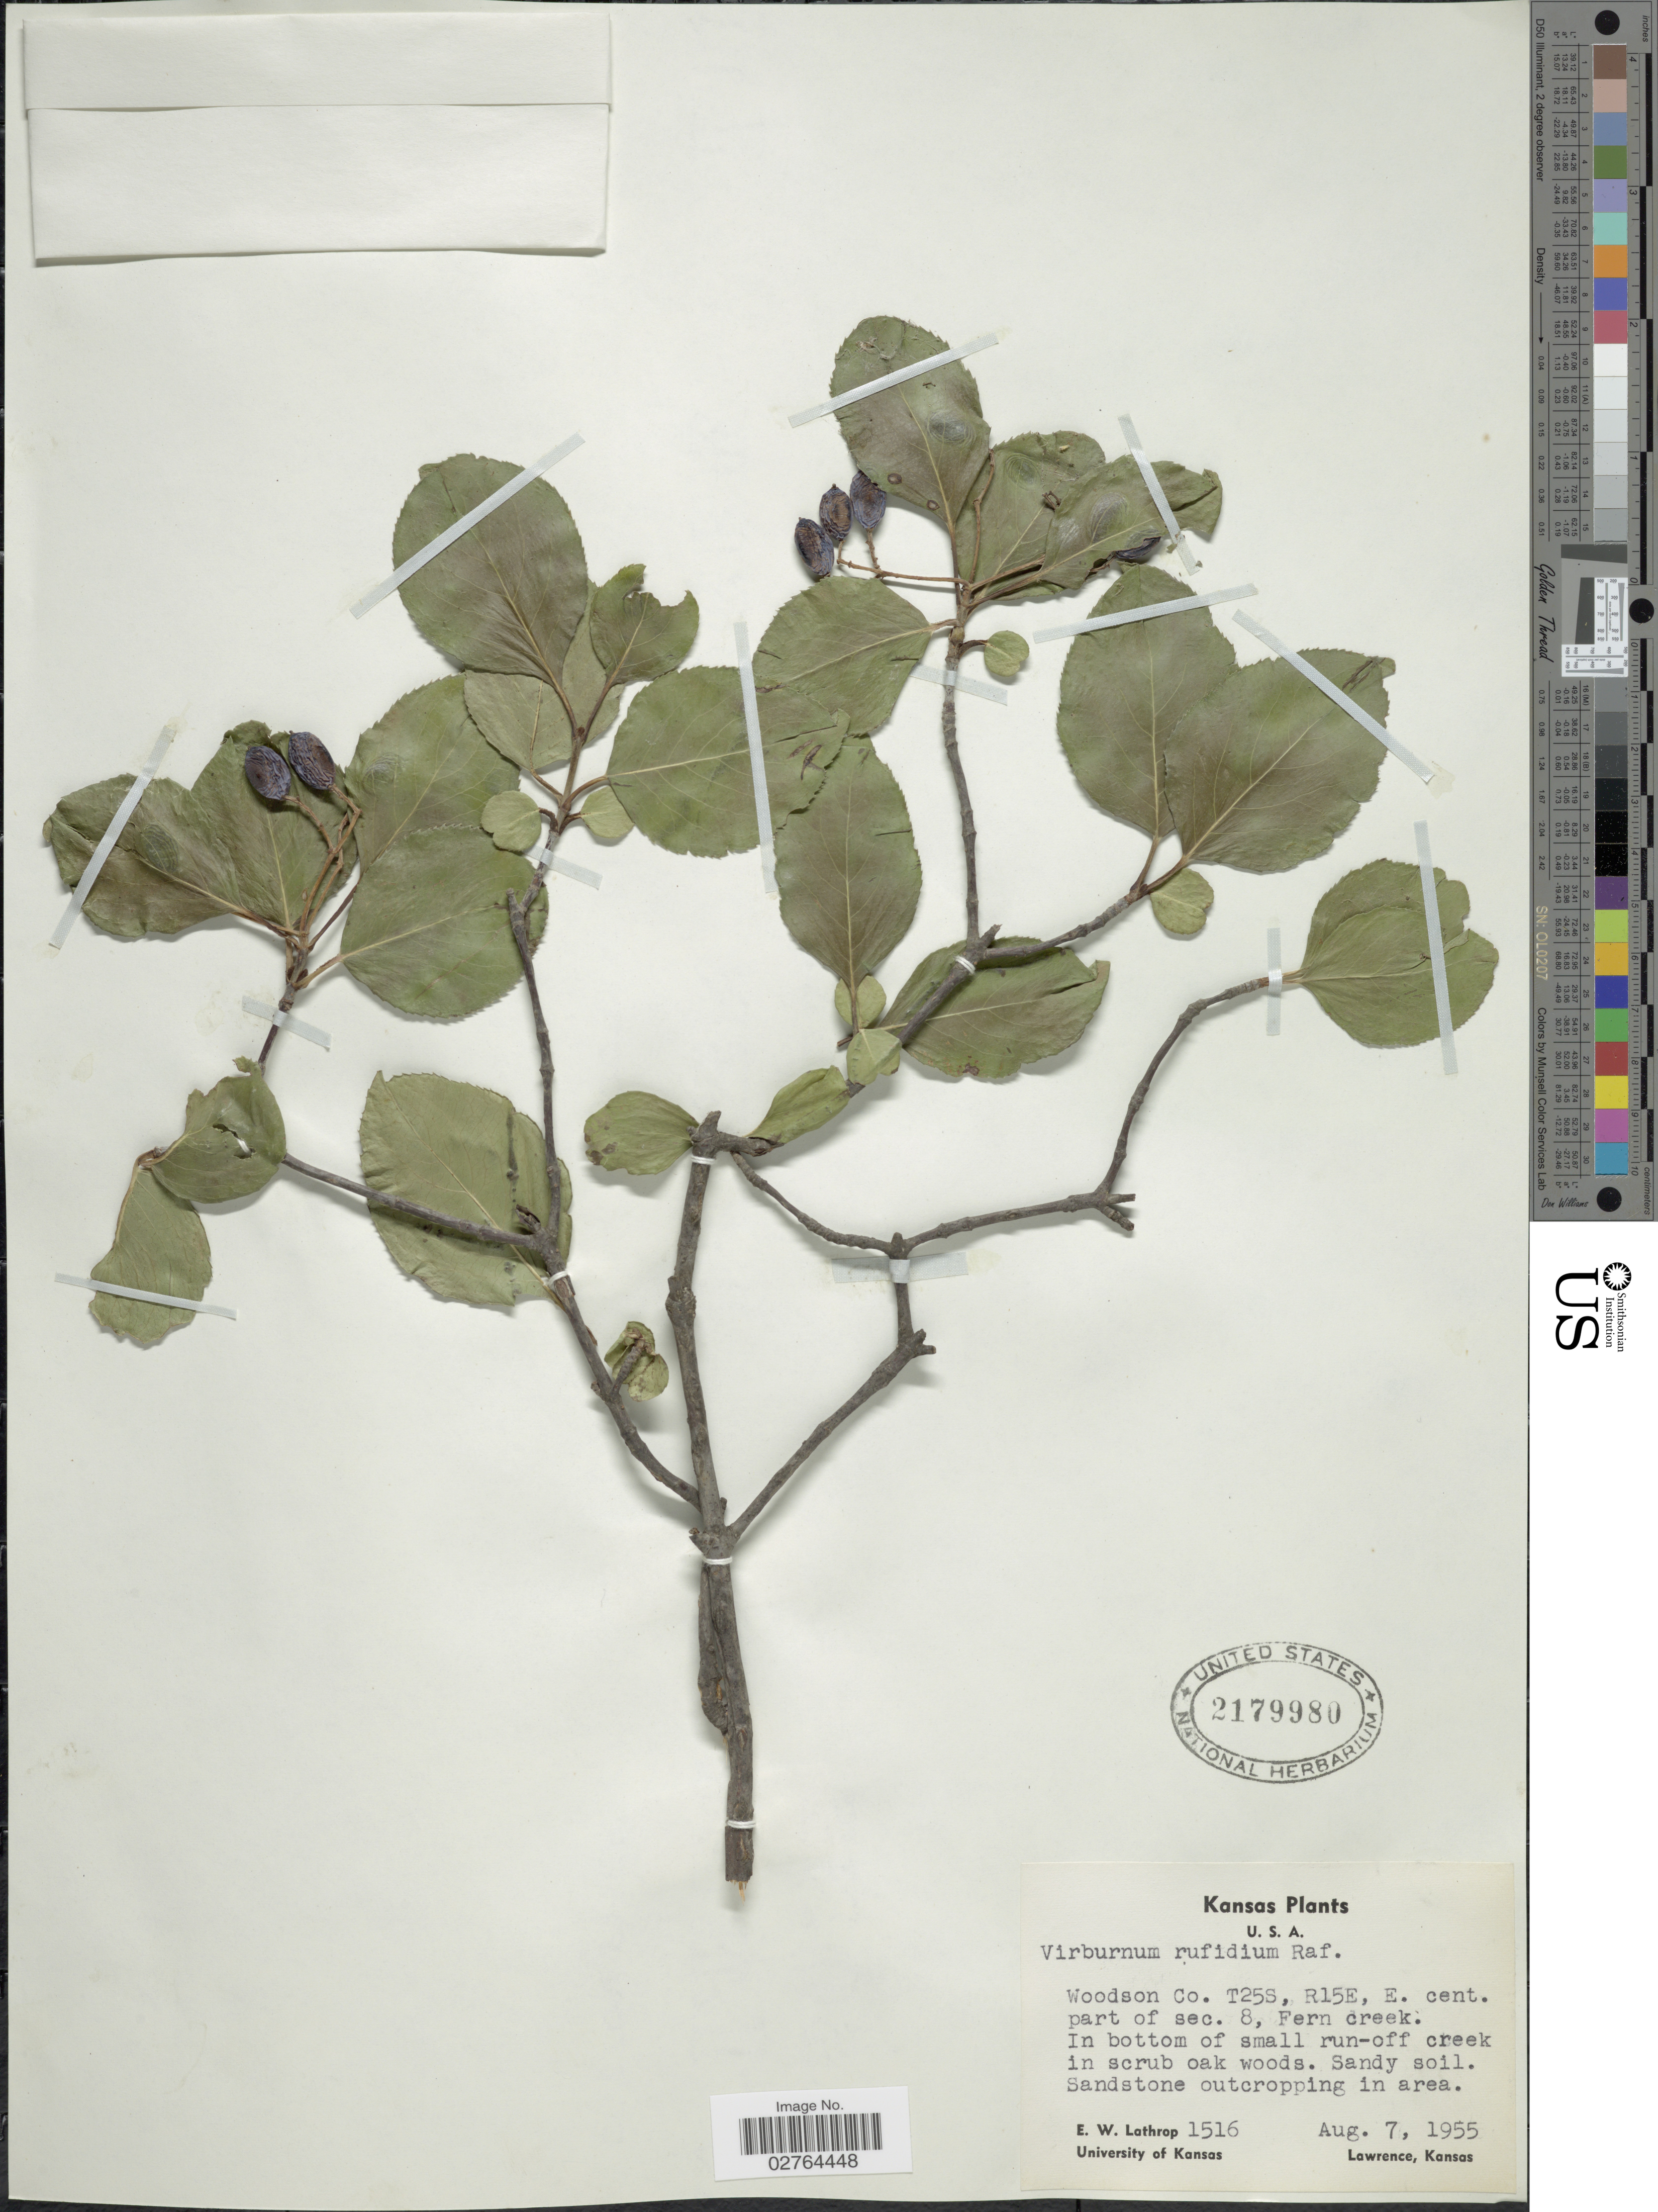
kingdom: Plantae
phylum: Tracheophyta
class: Magnoliopsida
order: Dipsacales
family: Viburnaceae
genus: Viburnum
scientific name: Viburnum rufidulum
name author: Raf.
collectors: E. W. Lathrop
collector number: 1516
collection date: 1955-08-07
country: United States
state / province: Kansas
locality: Woodson Co. T25S, R15E, E. cent. part of sec. 8, Fern creek.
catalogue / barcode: US 2179980